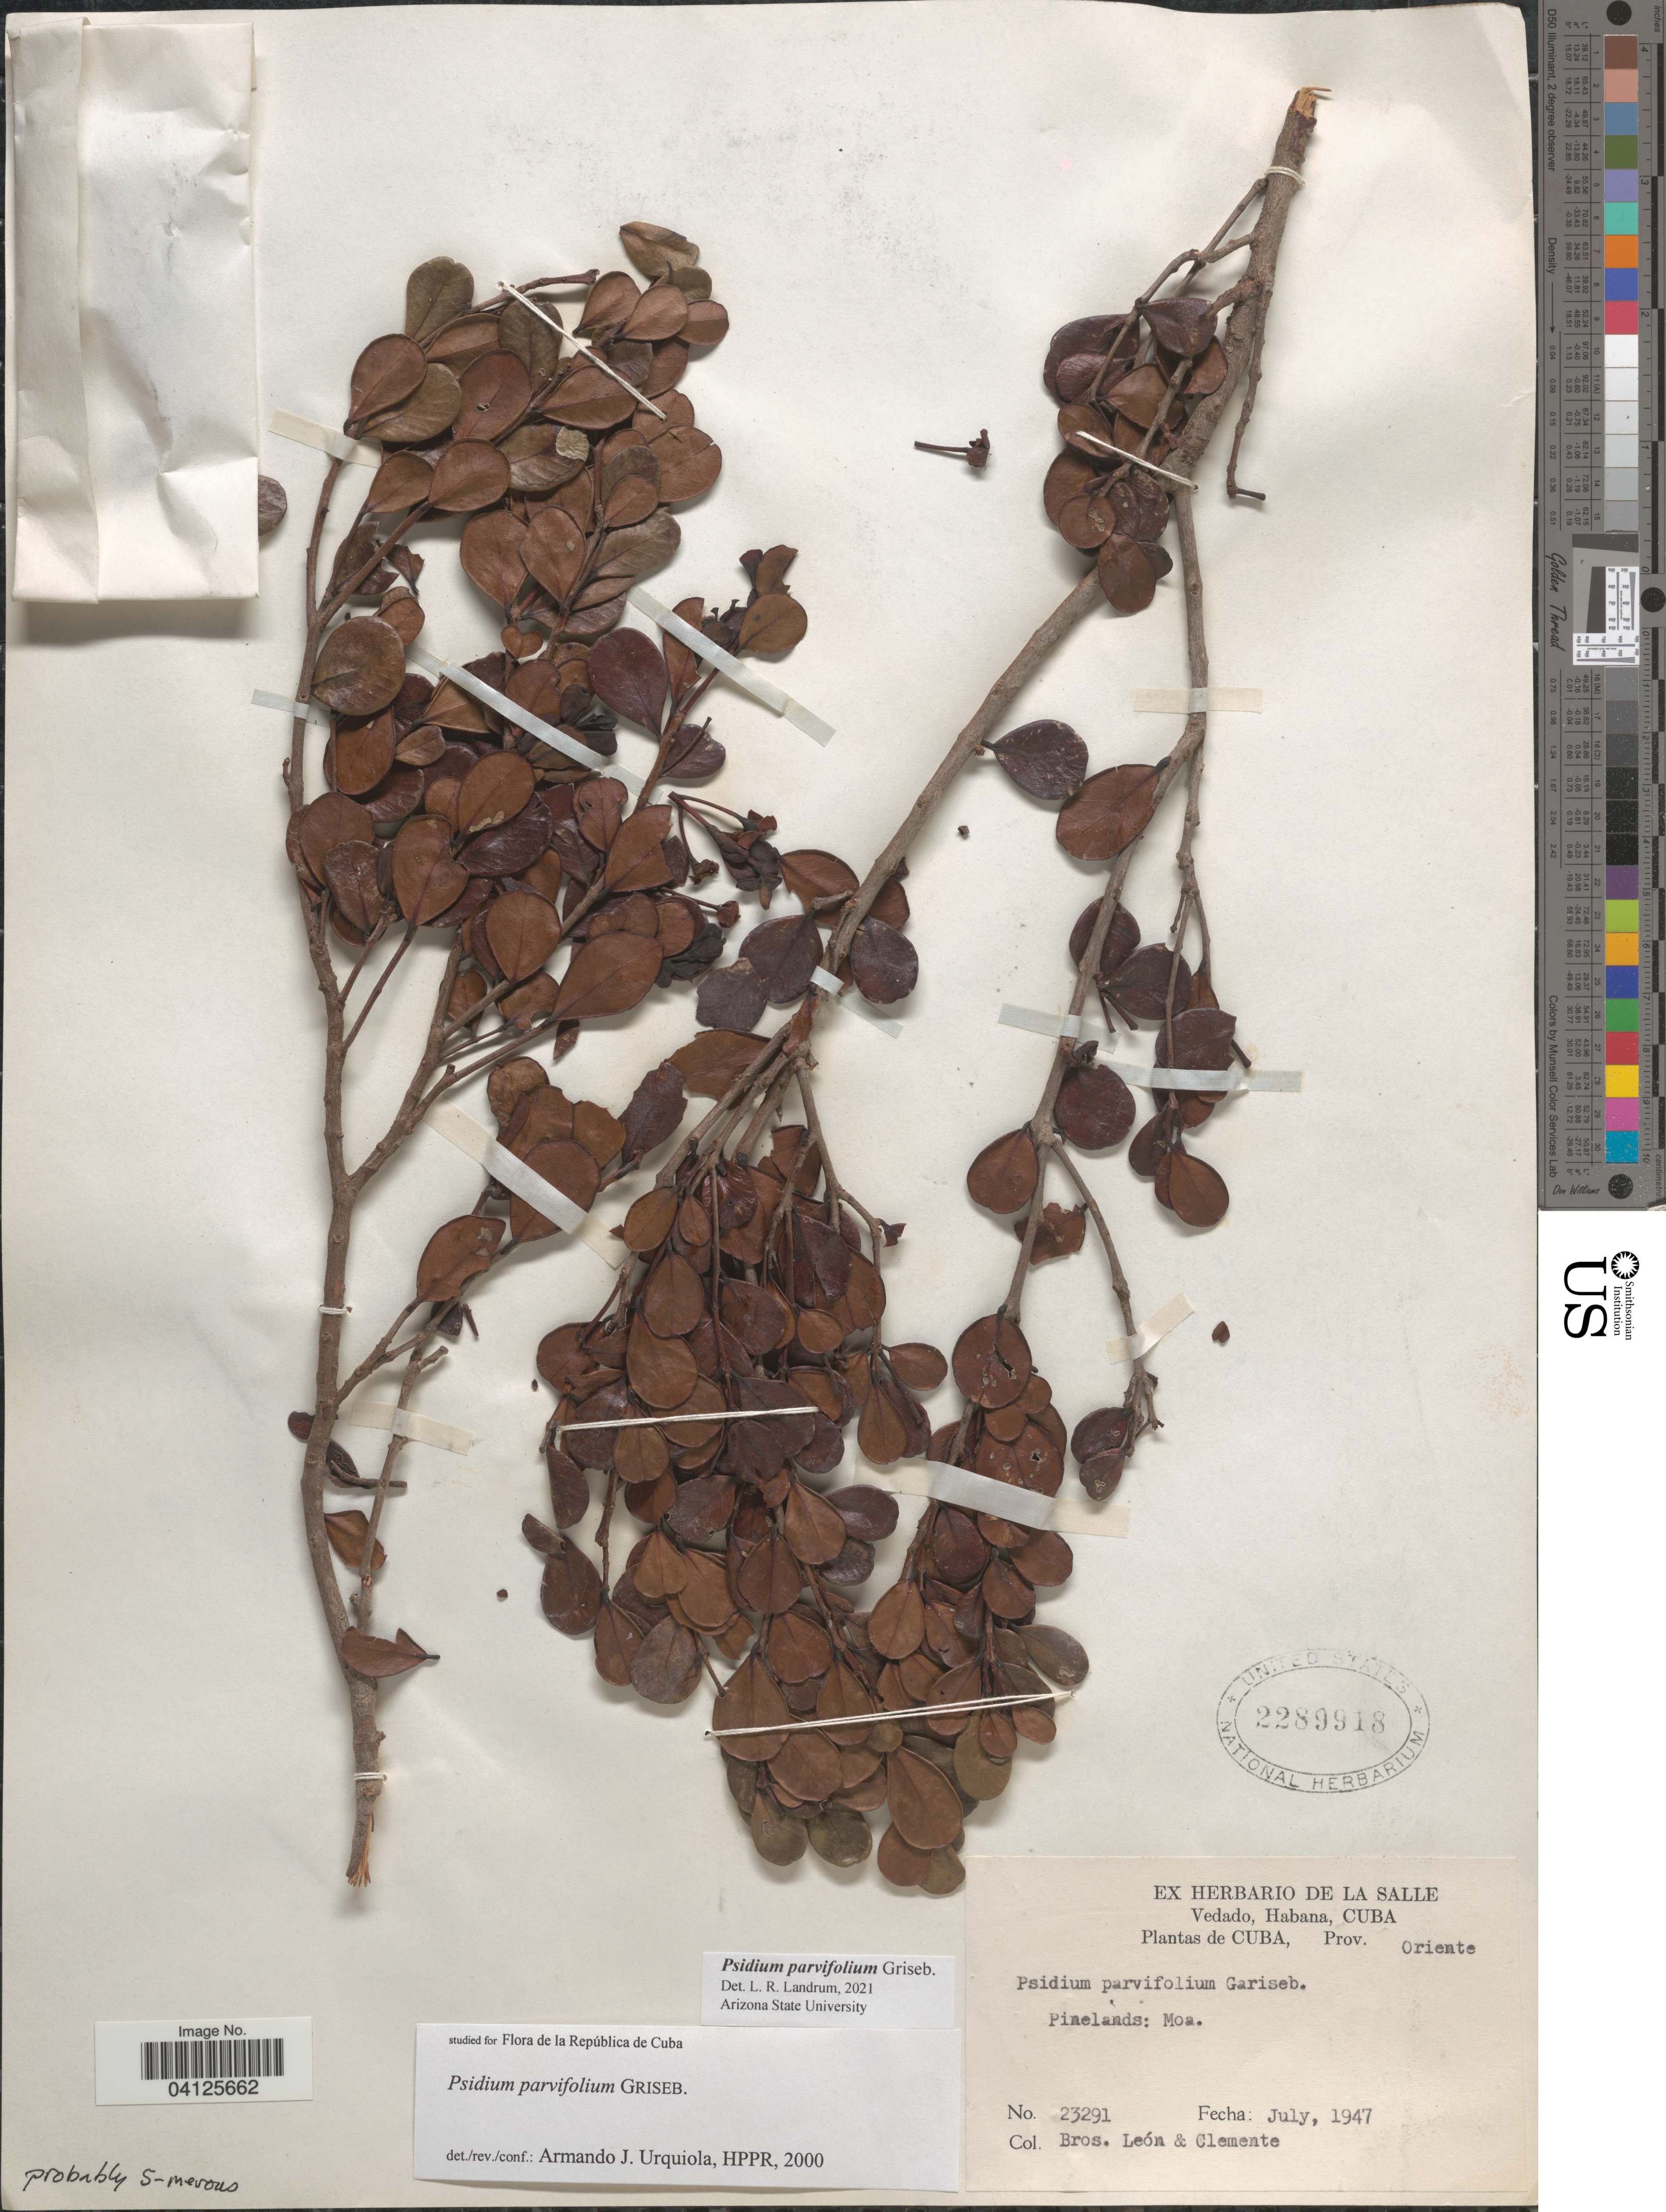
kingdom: Plantae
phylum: Tracheophyta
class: Magnoliopsida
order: Myrtales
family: Myrtaceae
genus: Psidium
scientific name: Psidium parvifolium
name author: Griseb.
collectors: Bro. León & Bro. Clemente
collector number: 23291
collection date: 1947-07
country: Cuba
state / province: Oriente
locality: Pinelands: Moa.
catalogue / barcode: US 2289918